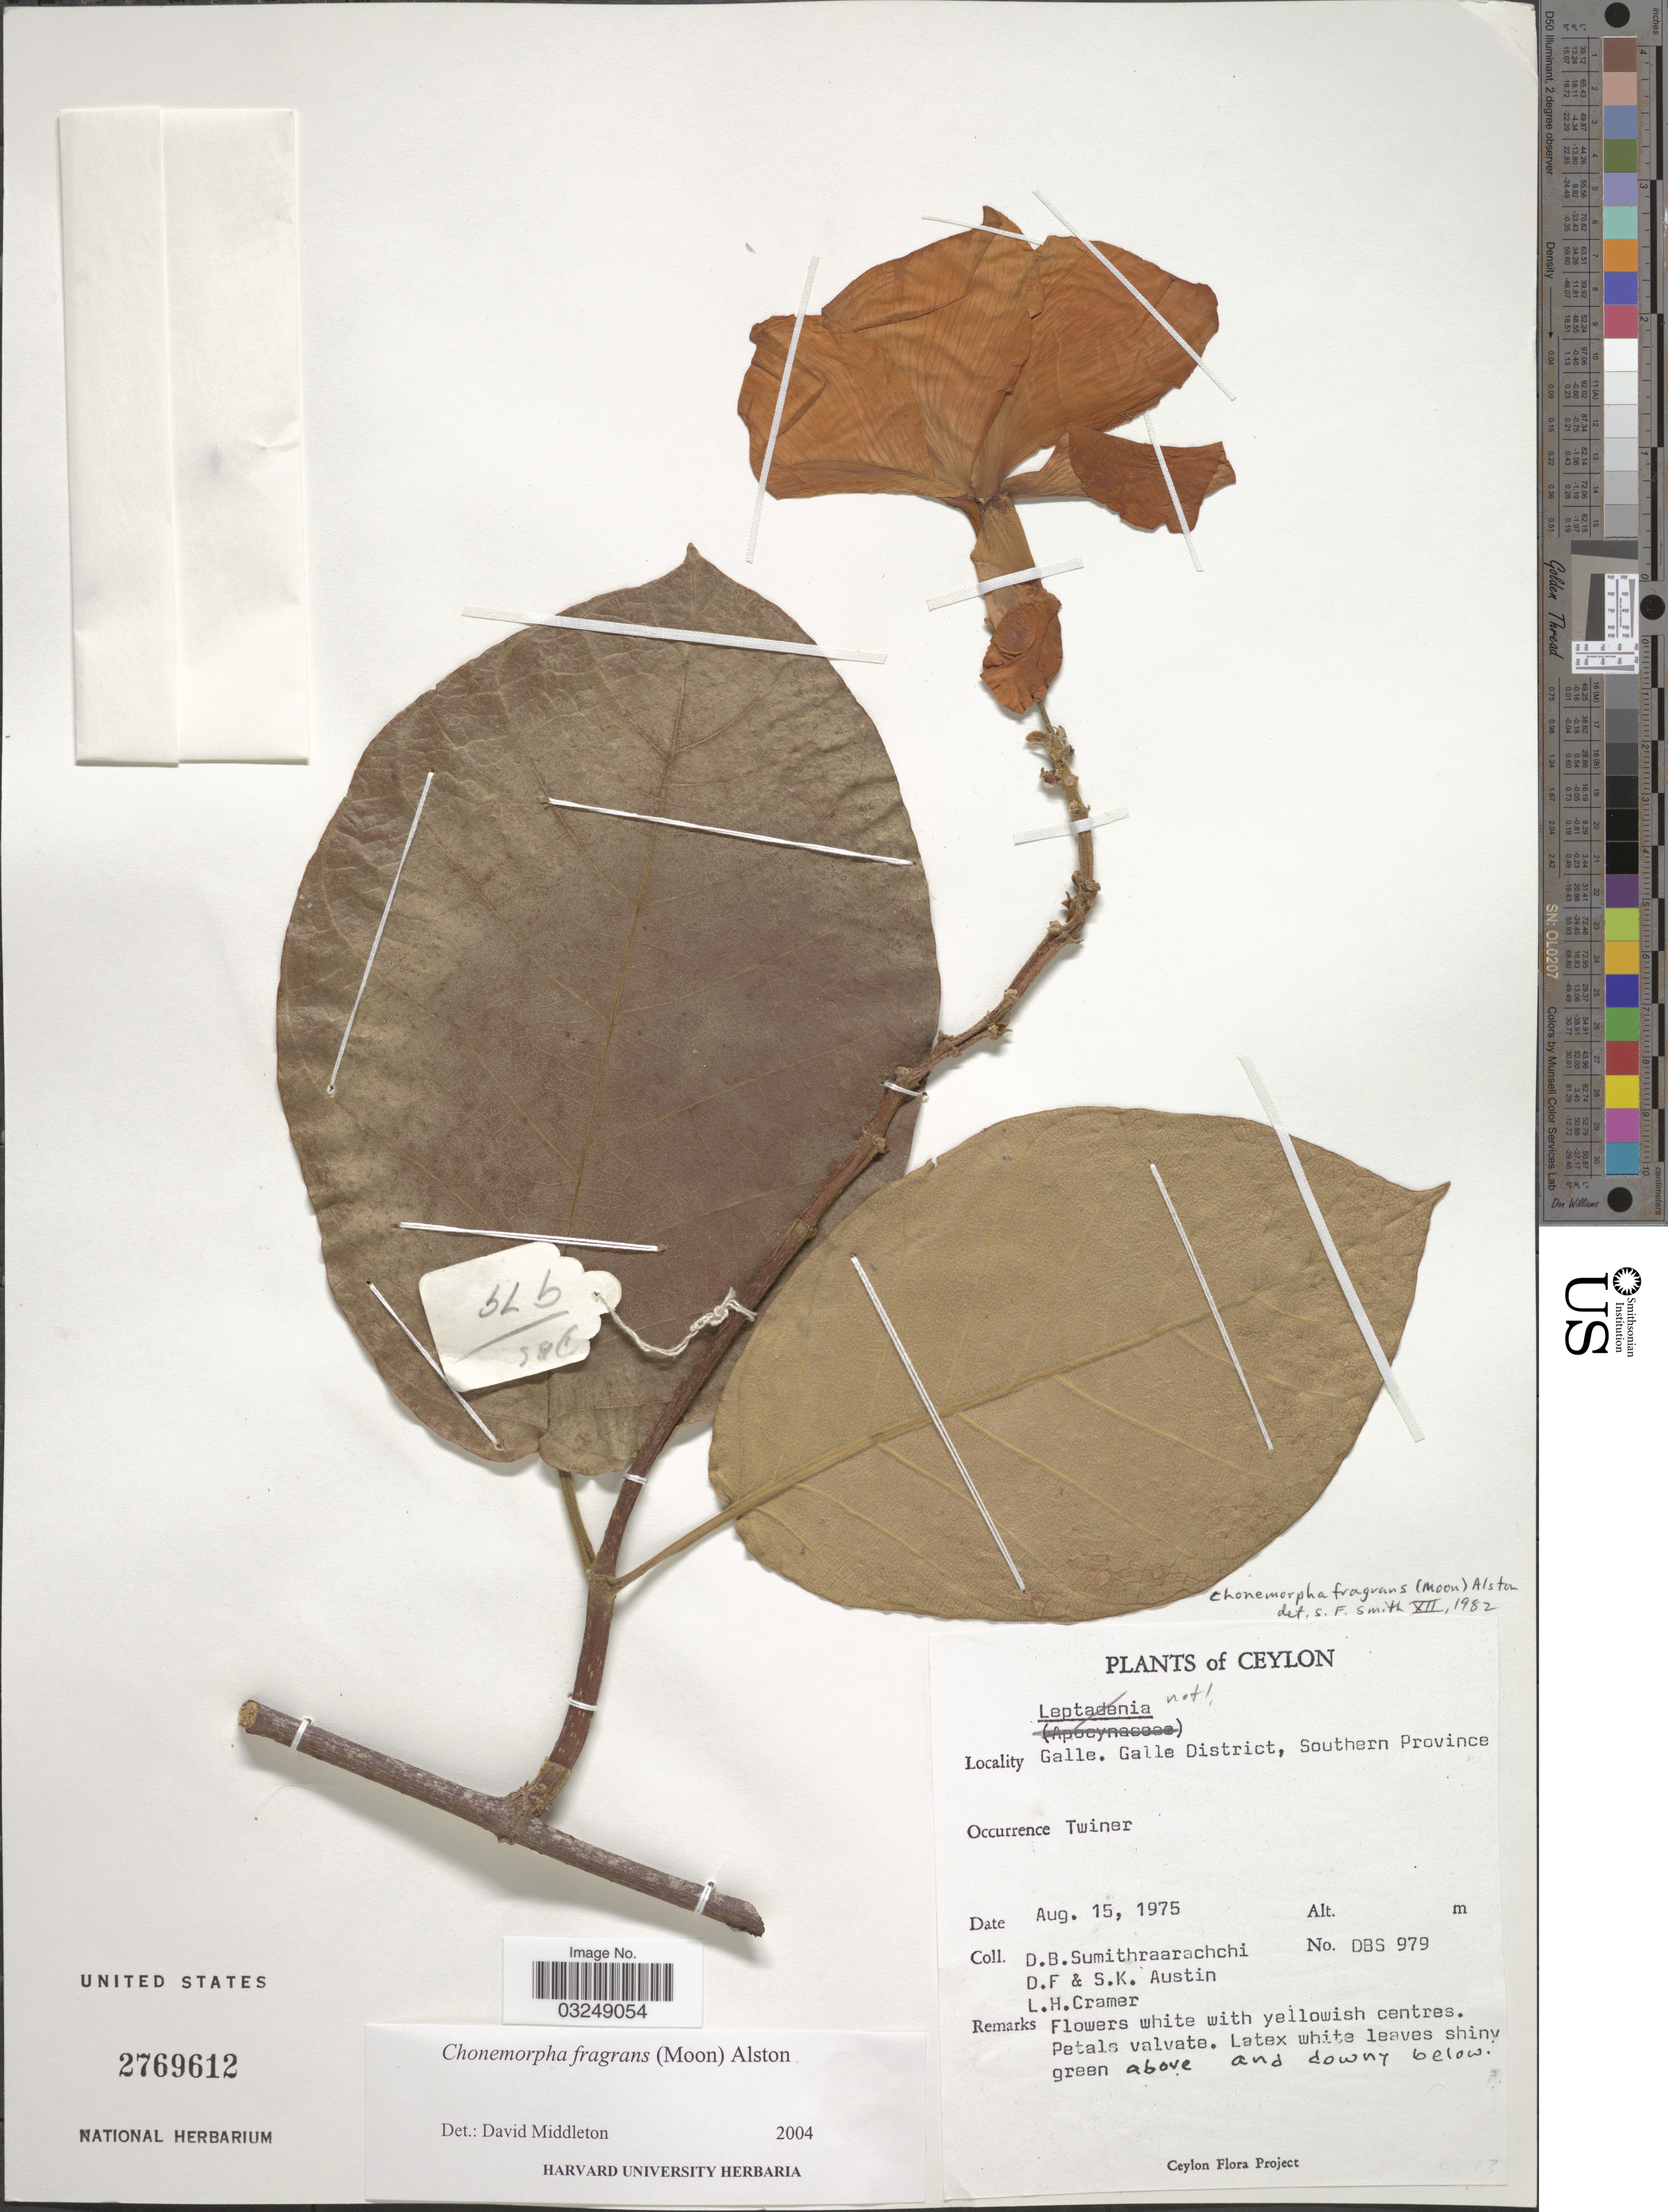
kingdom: Plantae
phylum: Tracheophyta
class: Magnoliopsida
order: Gentianales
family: Apocynaceae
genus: Chonemorpha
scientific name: Chonemorpha fragrans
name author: (K.H. Moon) Alston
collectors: D. B. Sumithraarachchi, D. Austin, S. Austin & L. H. Cramer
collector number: DBS 979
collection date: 1975-08-15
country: Sri Lanka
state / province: Southern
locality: Ceylon. Galle. Galle District.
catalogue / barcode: US 2769612